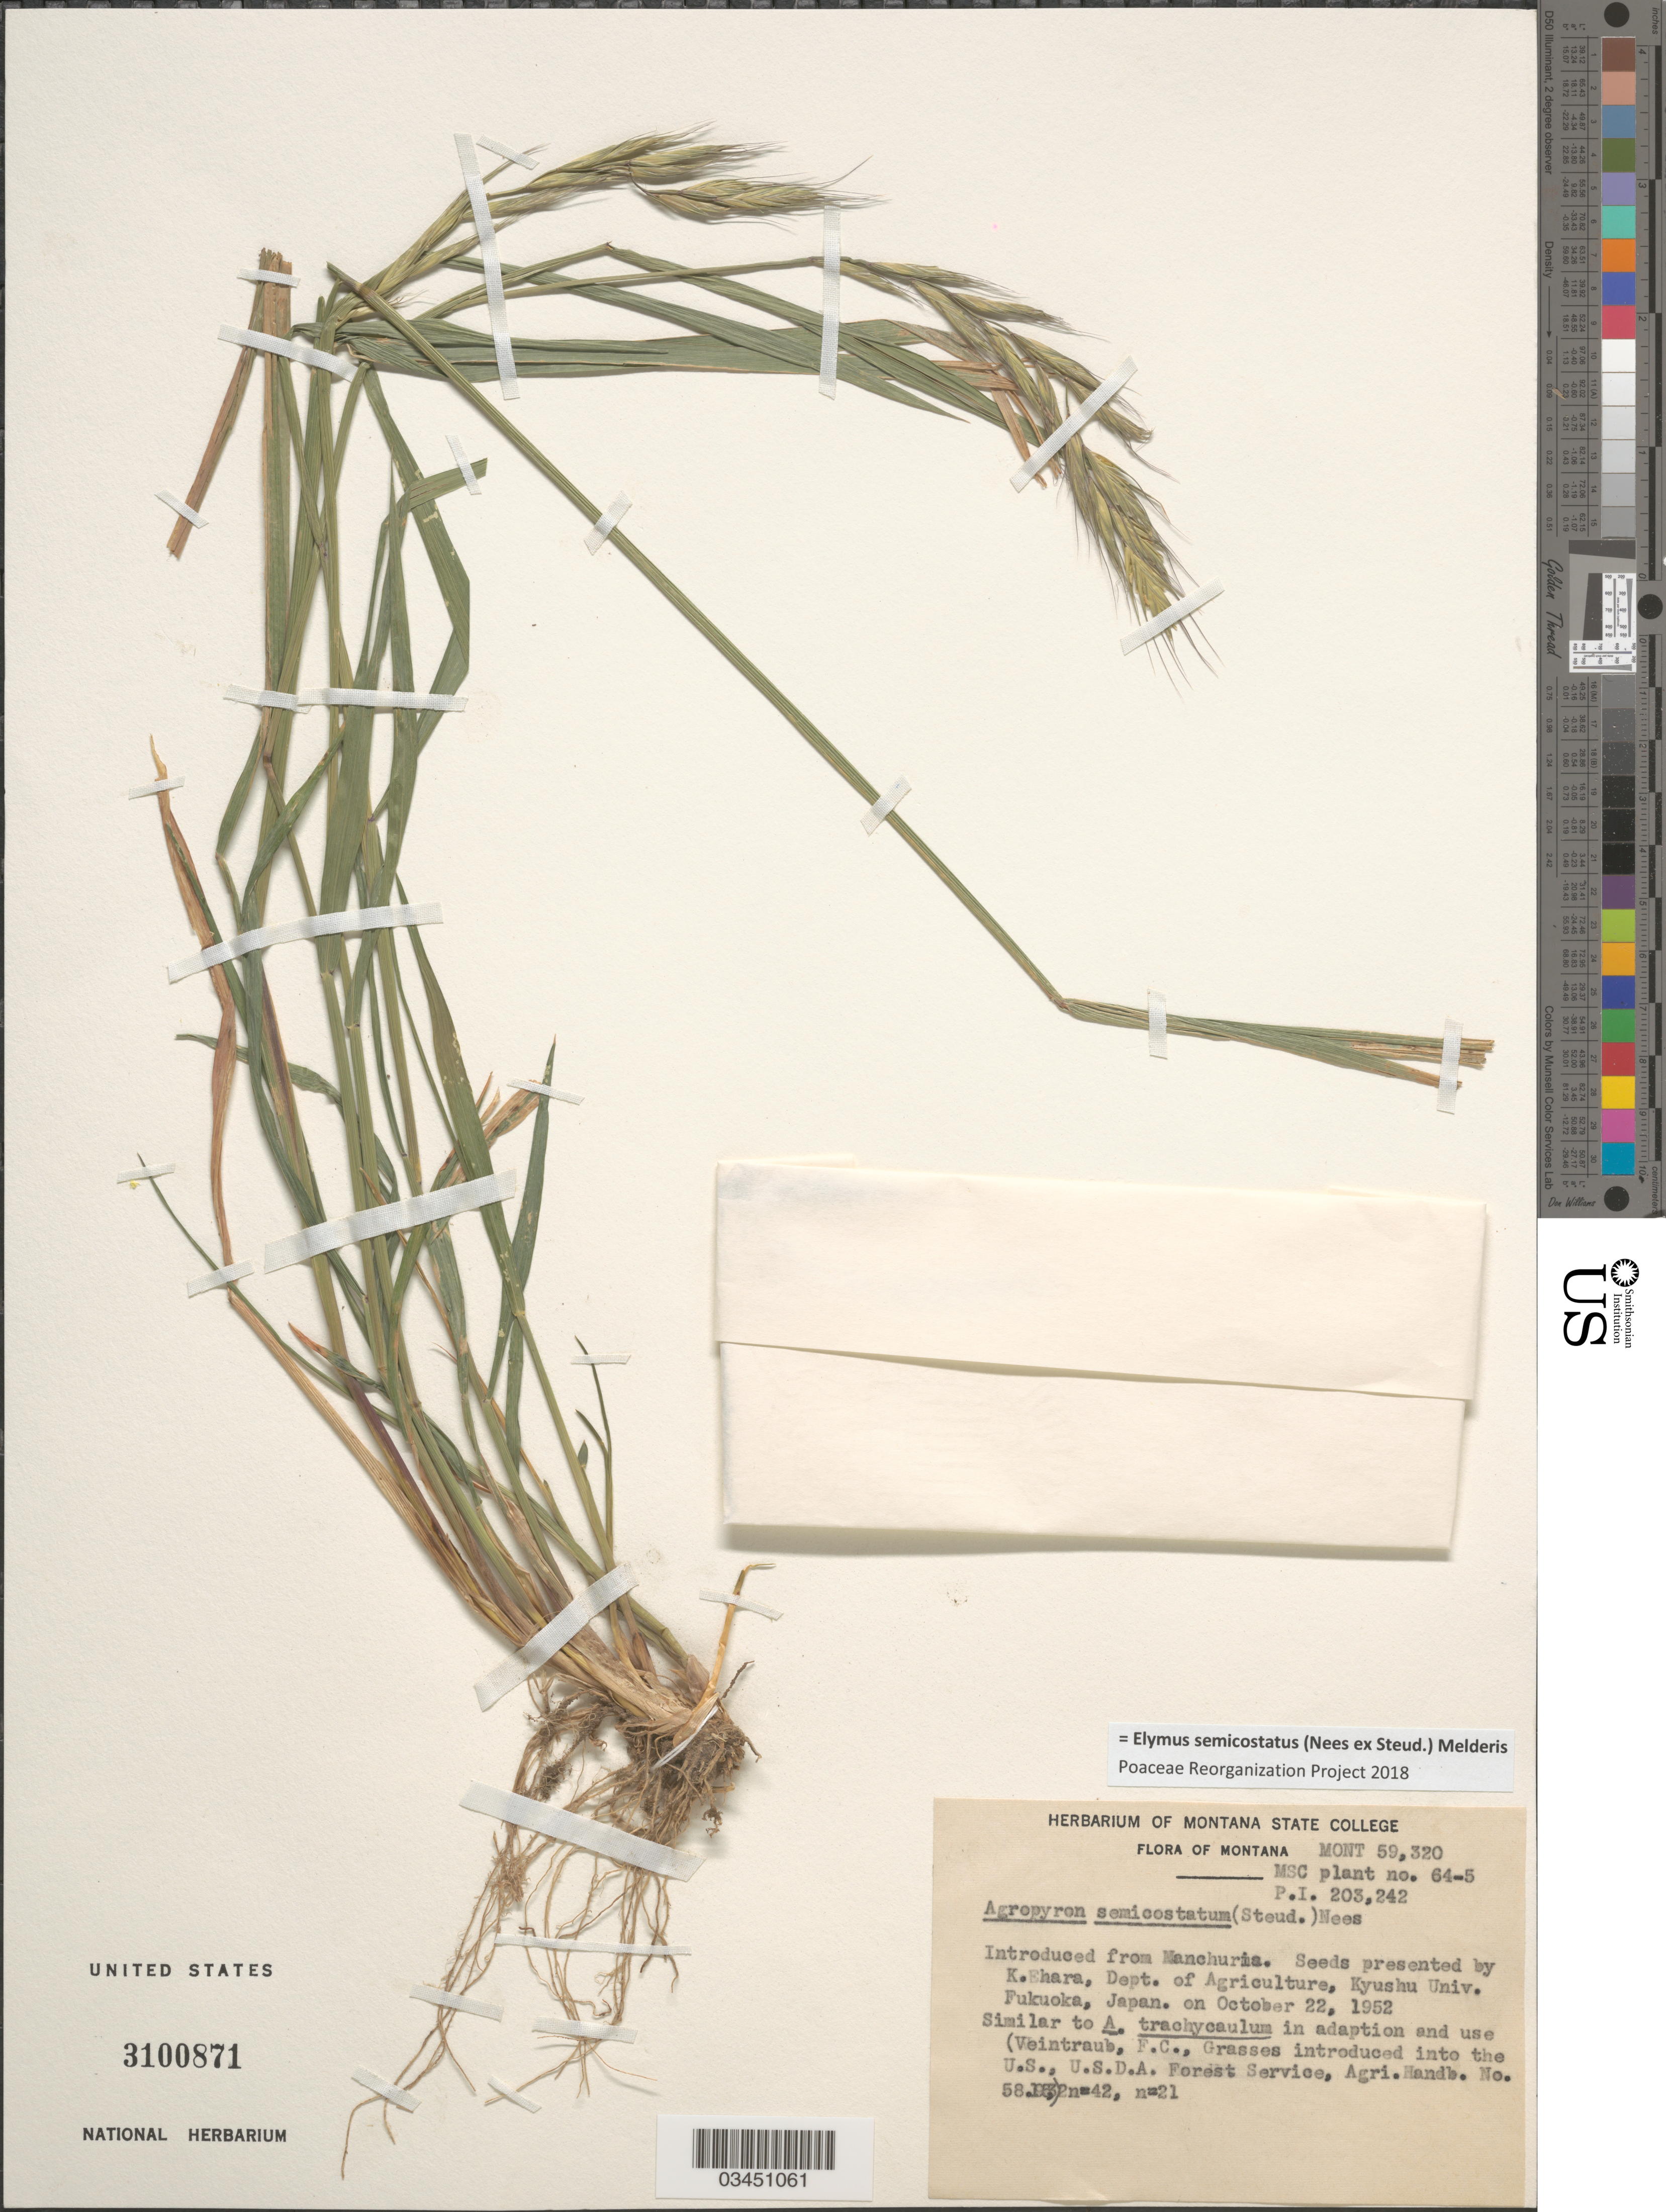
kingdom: Plantae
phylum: Tracheophyta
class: Liliopsida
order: Poales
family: Poaceae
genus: Elymus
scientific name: Elymus semicostatus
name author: (Nees ex Steud.) Melderis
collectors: ex herb. Montana State College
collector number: Mont59320/64-5/PI203242?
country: United States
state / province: Montana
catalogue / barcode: US 3100871